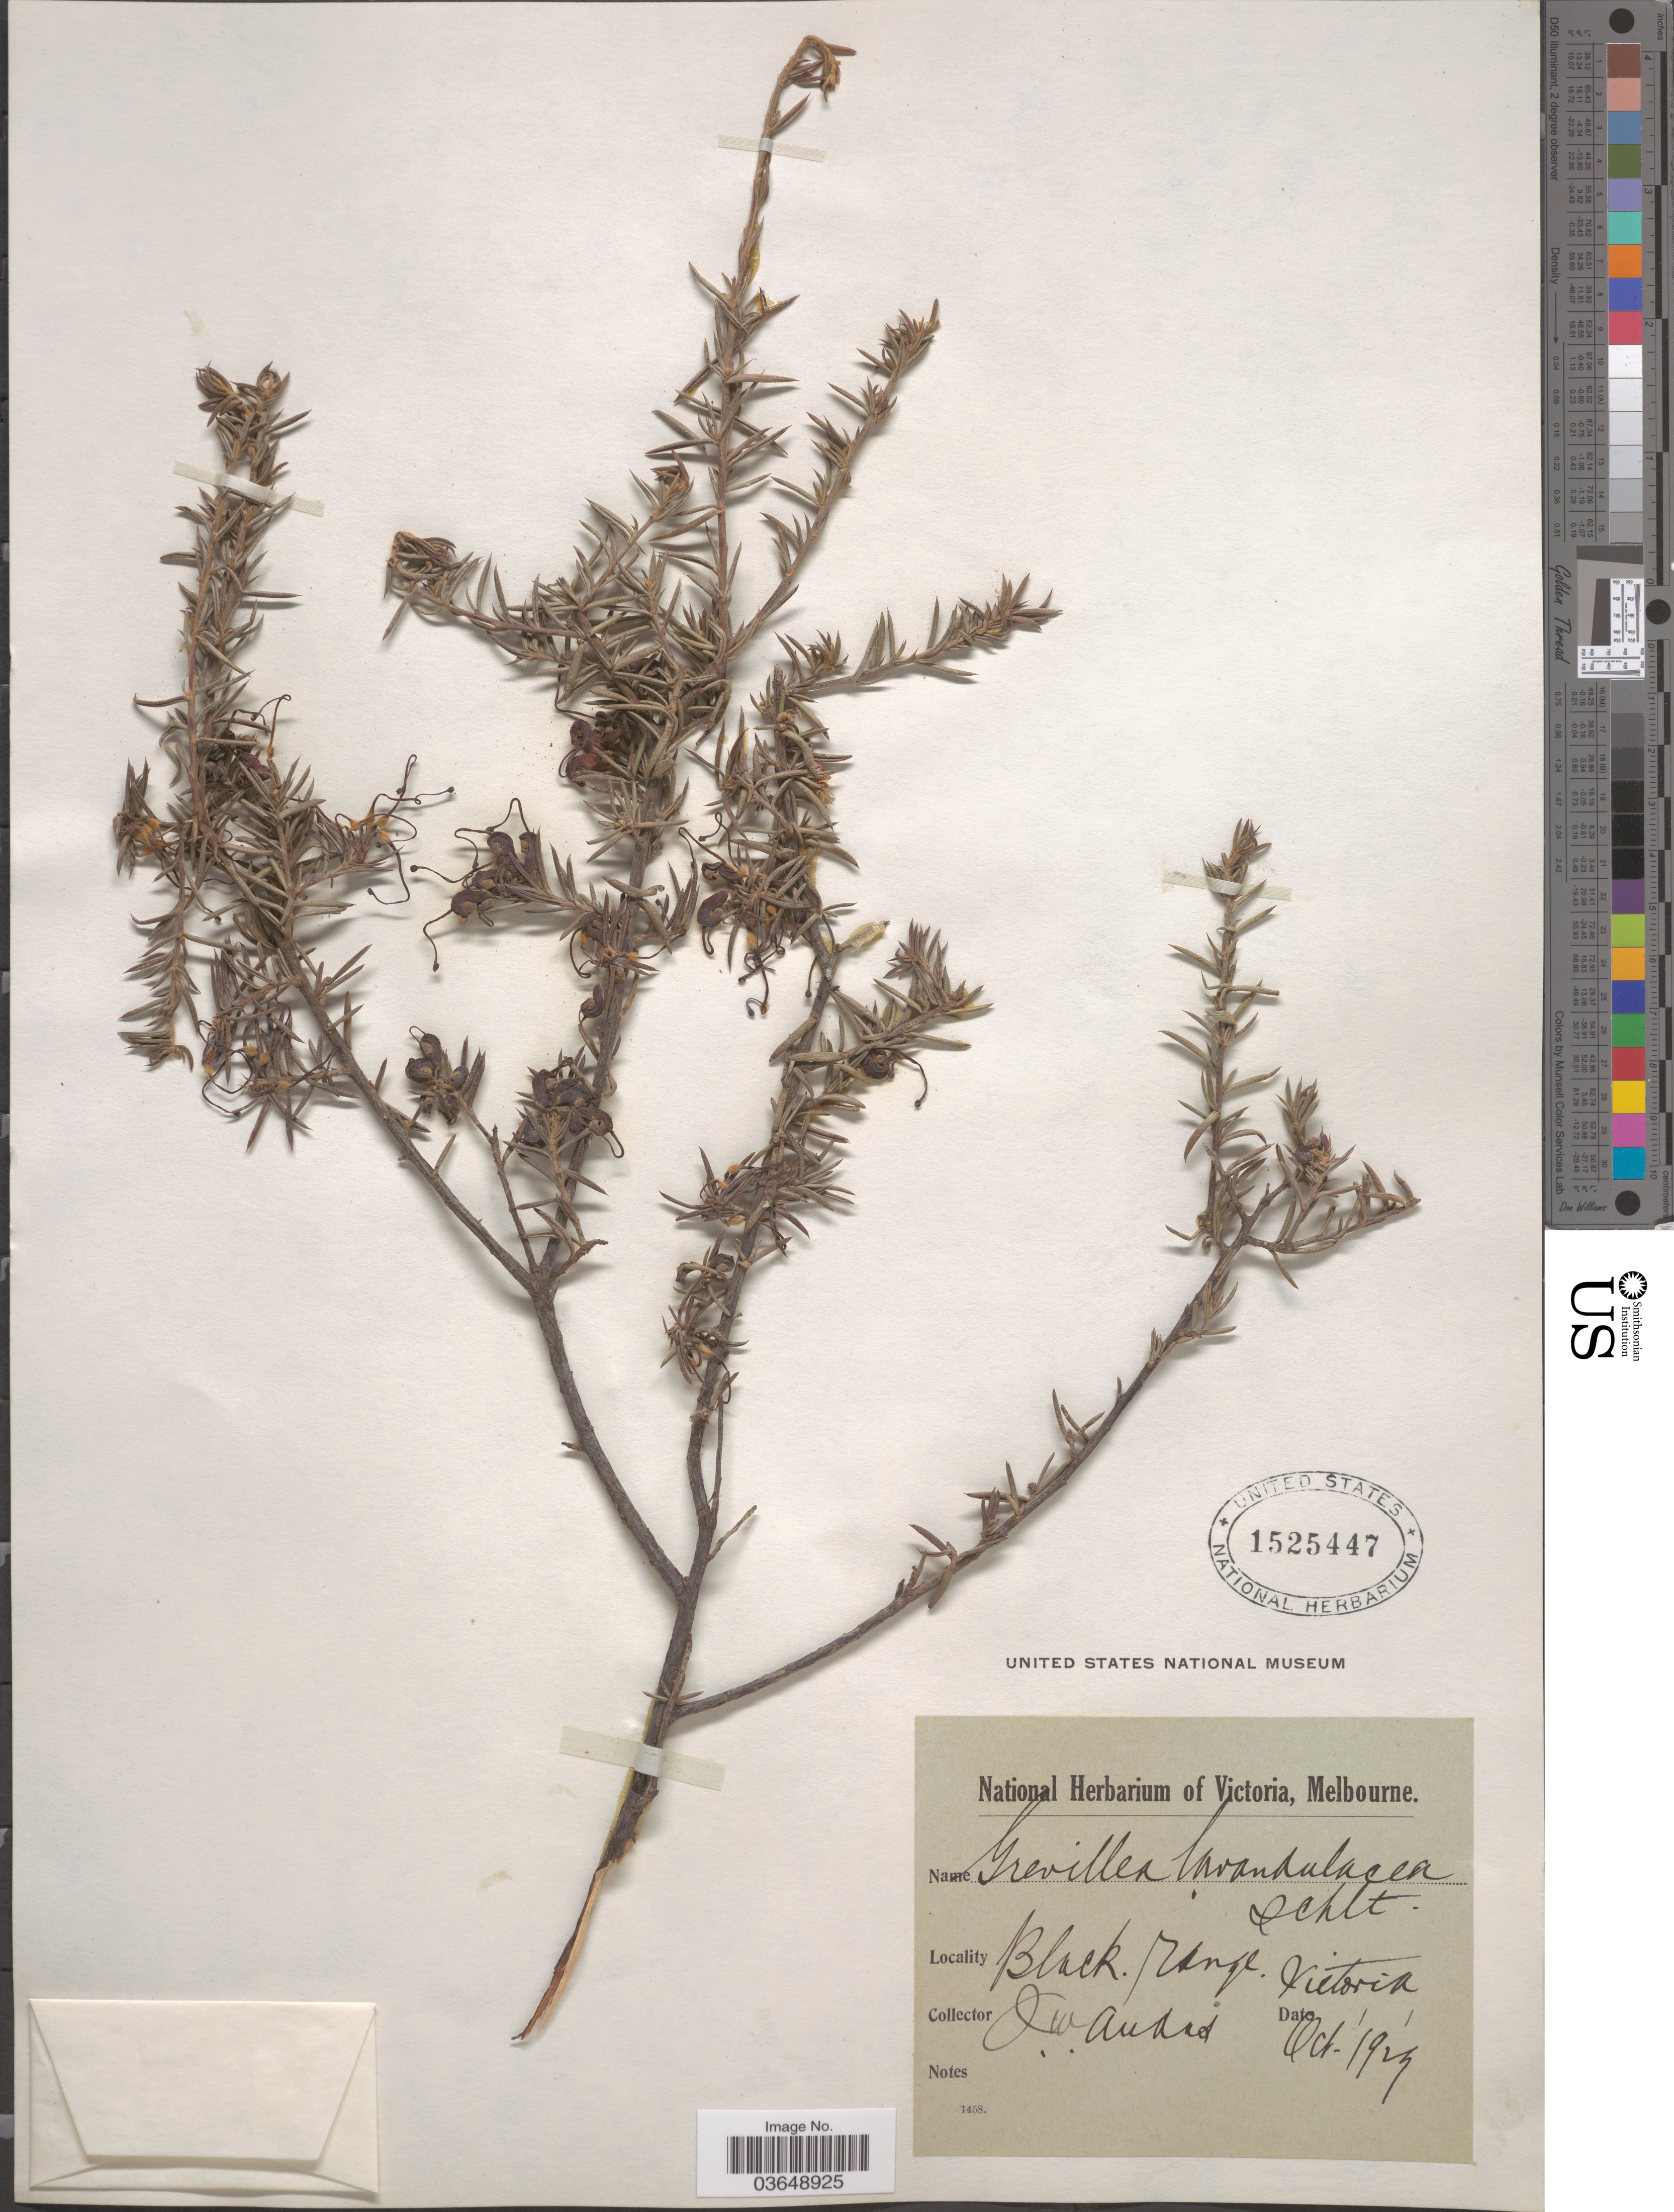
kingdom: Plantae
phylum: Tracheophyta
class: Magnoliopsida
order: Proteales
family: Proteaceae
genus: Grevillea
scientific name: Grevillea lavandulacea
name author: Schltdl.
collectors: J. Audas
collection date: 1927-10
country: Australia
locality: Black range. Victoria.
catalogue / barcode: US 1525447